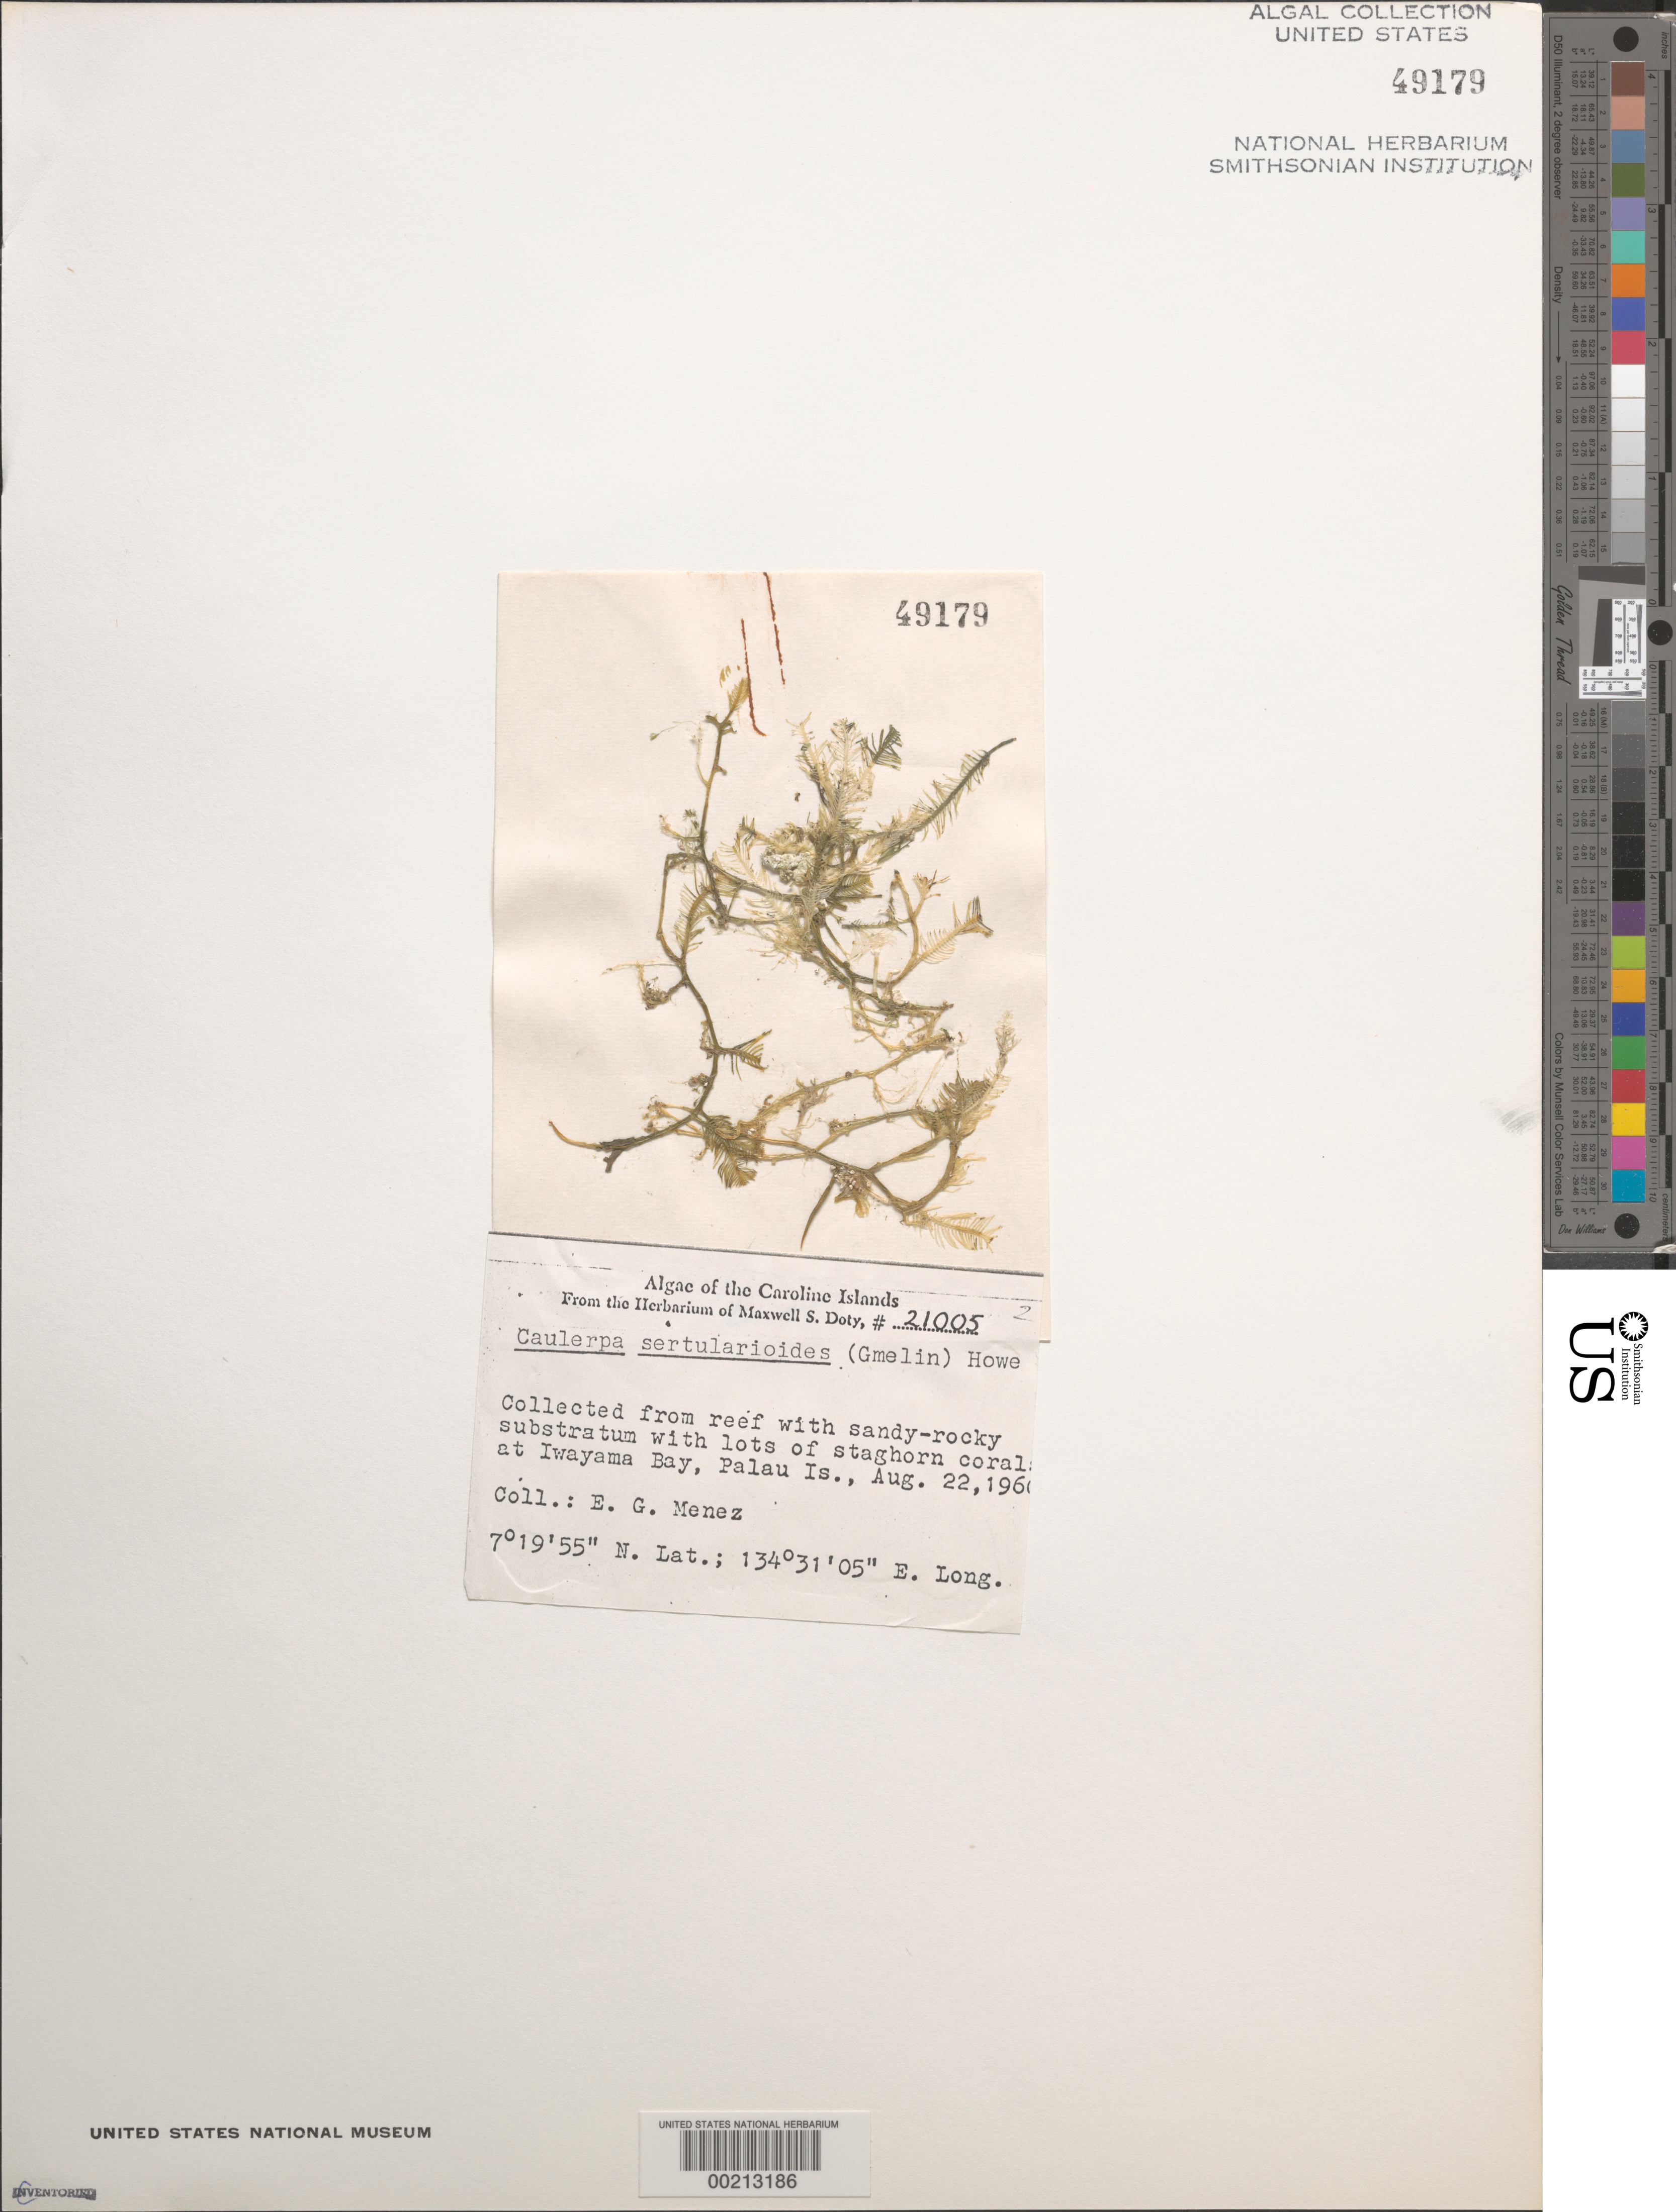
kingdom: Plantae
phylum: Chlorophyta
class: Ulvophyceae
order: Bryopsidales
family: Caulerpaceae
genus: Caulerpa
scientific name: Caulerpa sertularioides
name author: (S.G. Gmel.) M. Howe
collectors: Meñez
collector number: MSD 21005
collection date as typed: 22 Aug 1960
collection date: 1960-08-22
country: Palau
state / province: Koror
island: Oreor (Koror)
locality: Iwayama Bay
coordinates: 7 19' 55" N, 134 31' 05" E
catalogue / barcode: US 49179